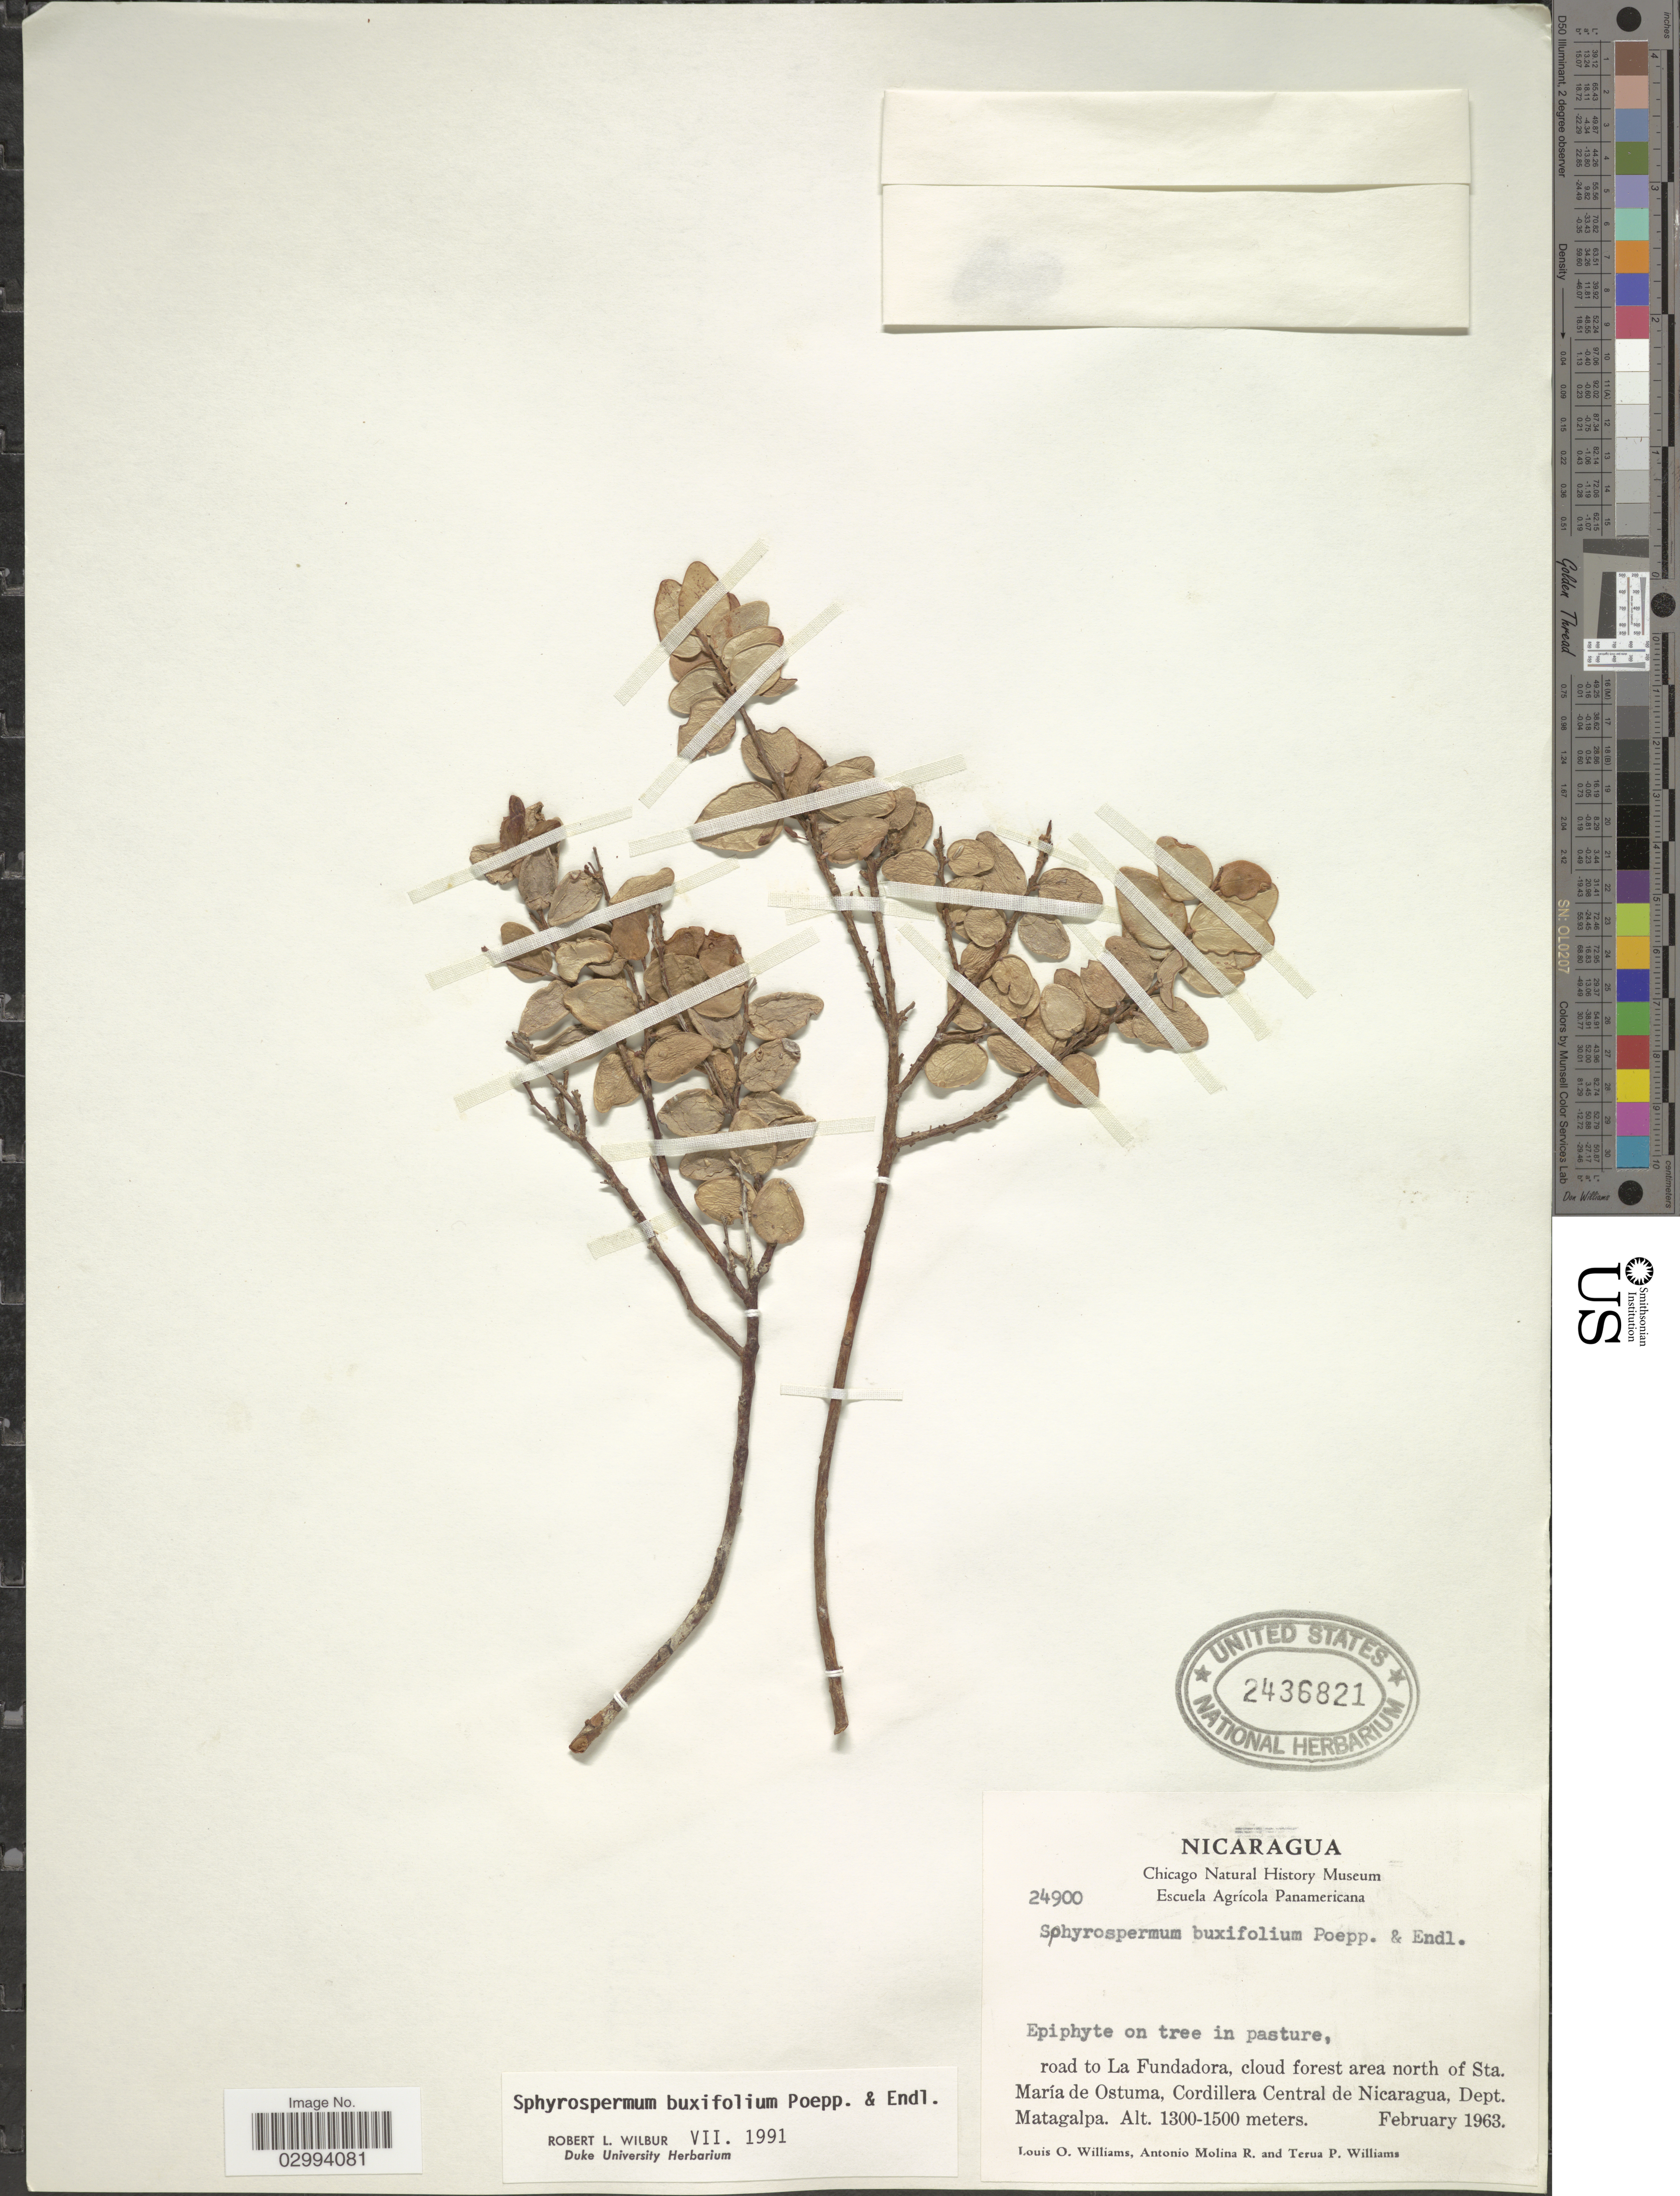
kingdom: Plantae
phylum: Tracheophyta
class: Magnoliopsida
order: Ericales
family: Ericaceae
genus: Sphyrospermum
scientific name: Sphyrospermum buxifolium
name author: Poepp. & Endl.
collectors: L. O. Williams, A. Molina R. & T. Williams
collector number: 24900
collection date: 1963-02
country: Nicaragua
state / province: Matagalpa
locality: Road to La Fundadora, cloud forest area north of Sta. María de Ostuma, Cordillera Central de Nicaragua, Dept. Matagalpa.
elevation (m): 1300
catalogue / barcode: US 2436821